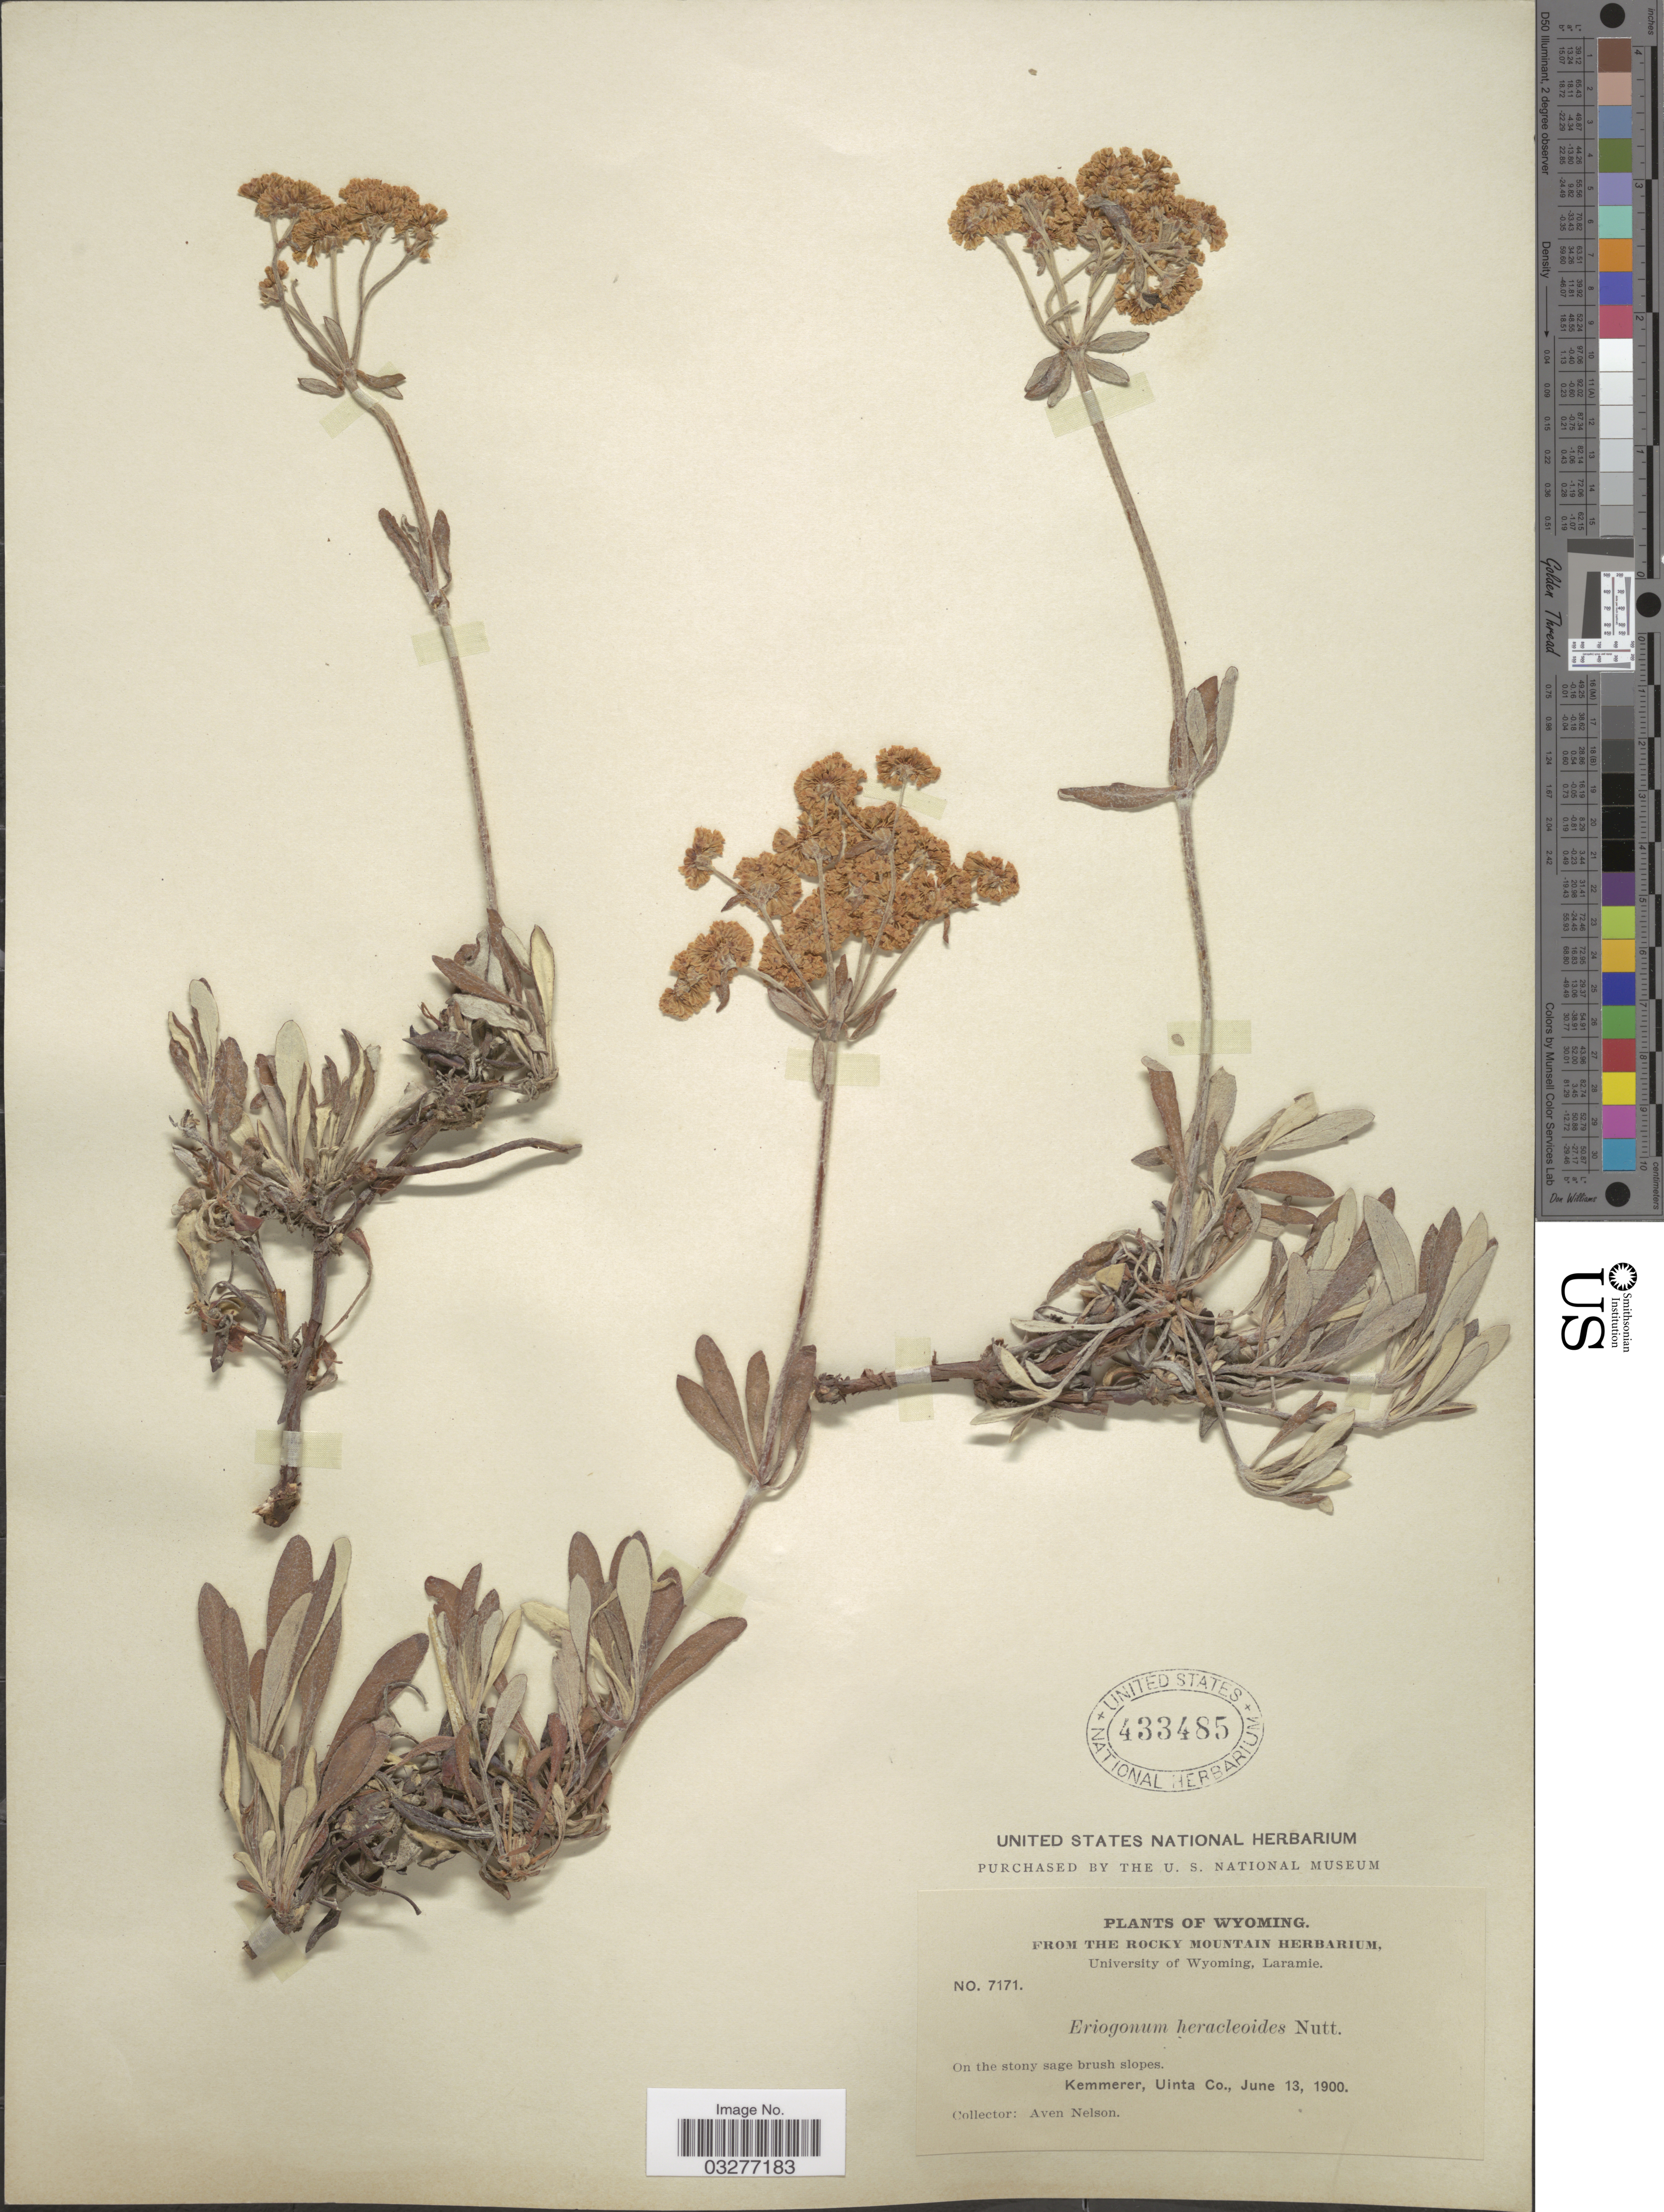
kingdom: Plantae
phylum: Tracheophyta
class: Magnoliopsida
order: Caryophyllales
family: Polygonaceae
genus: Eriogonum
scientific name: Eriogonum heracleoides var. heracleoides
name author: Nutt.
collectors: A. Nelson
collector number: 7171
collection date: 1900-06-13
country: United States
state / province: Wyoming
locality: Kemmerer, Uinta Co.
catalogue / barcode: US 433485